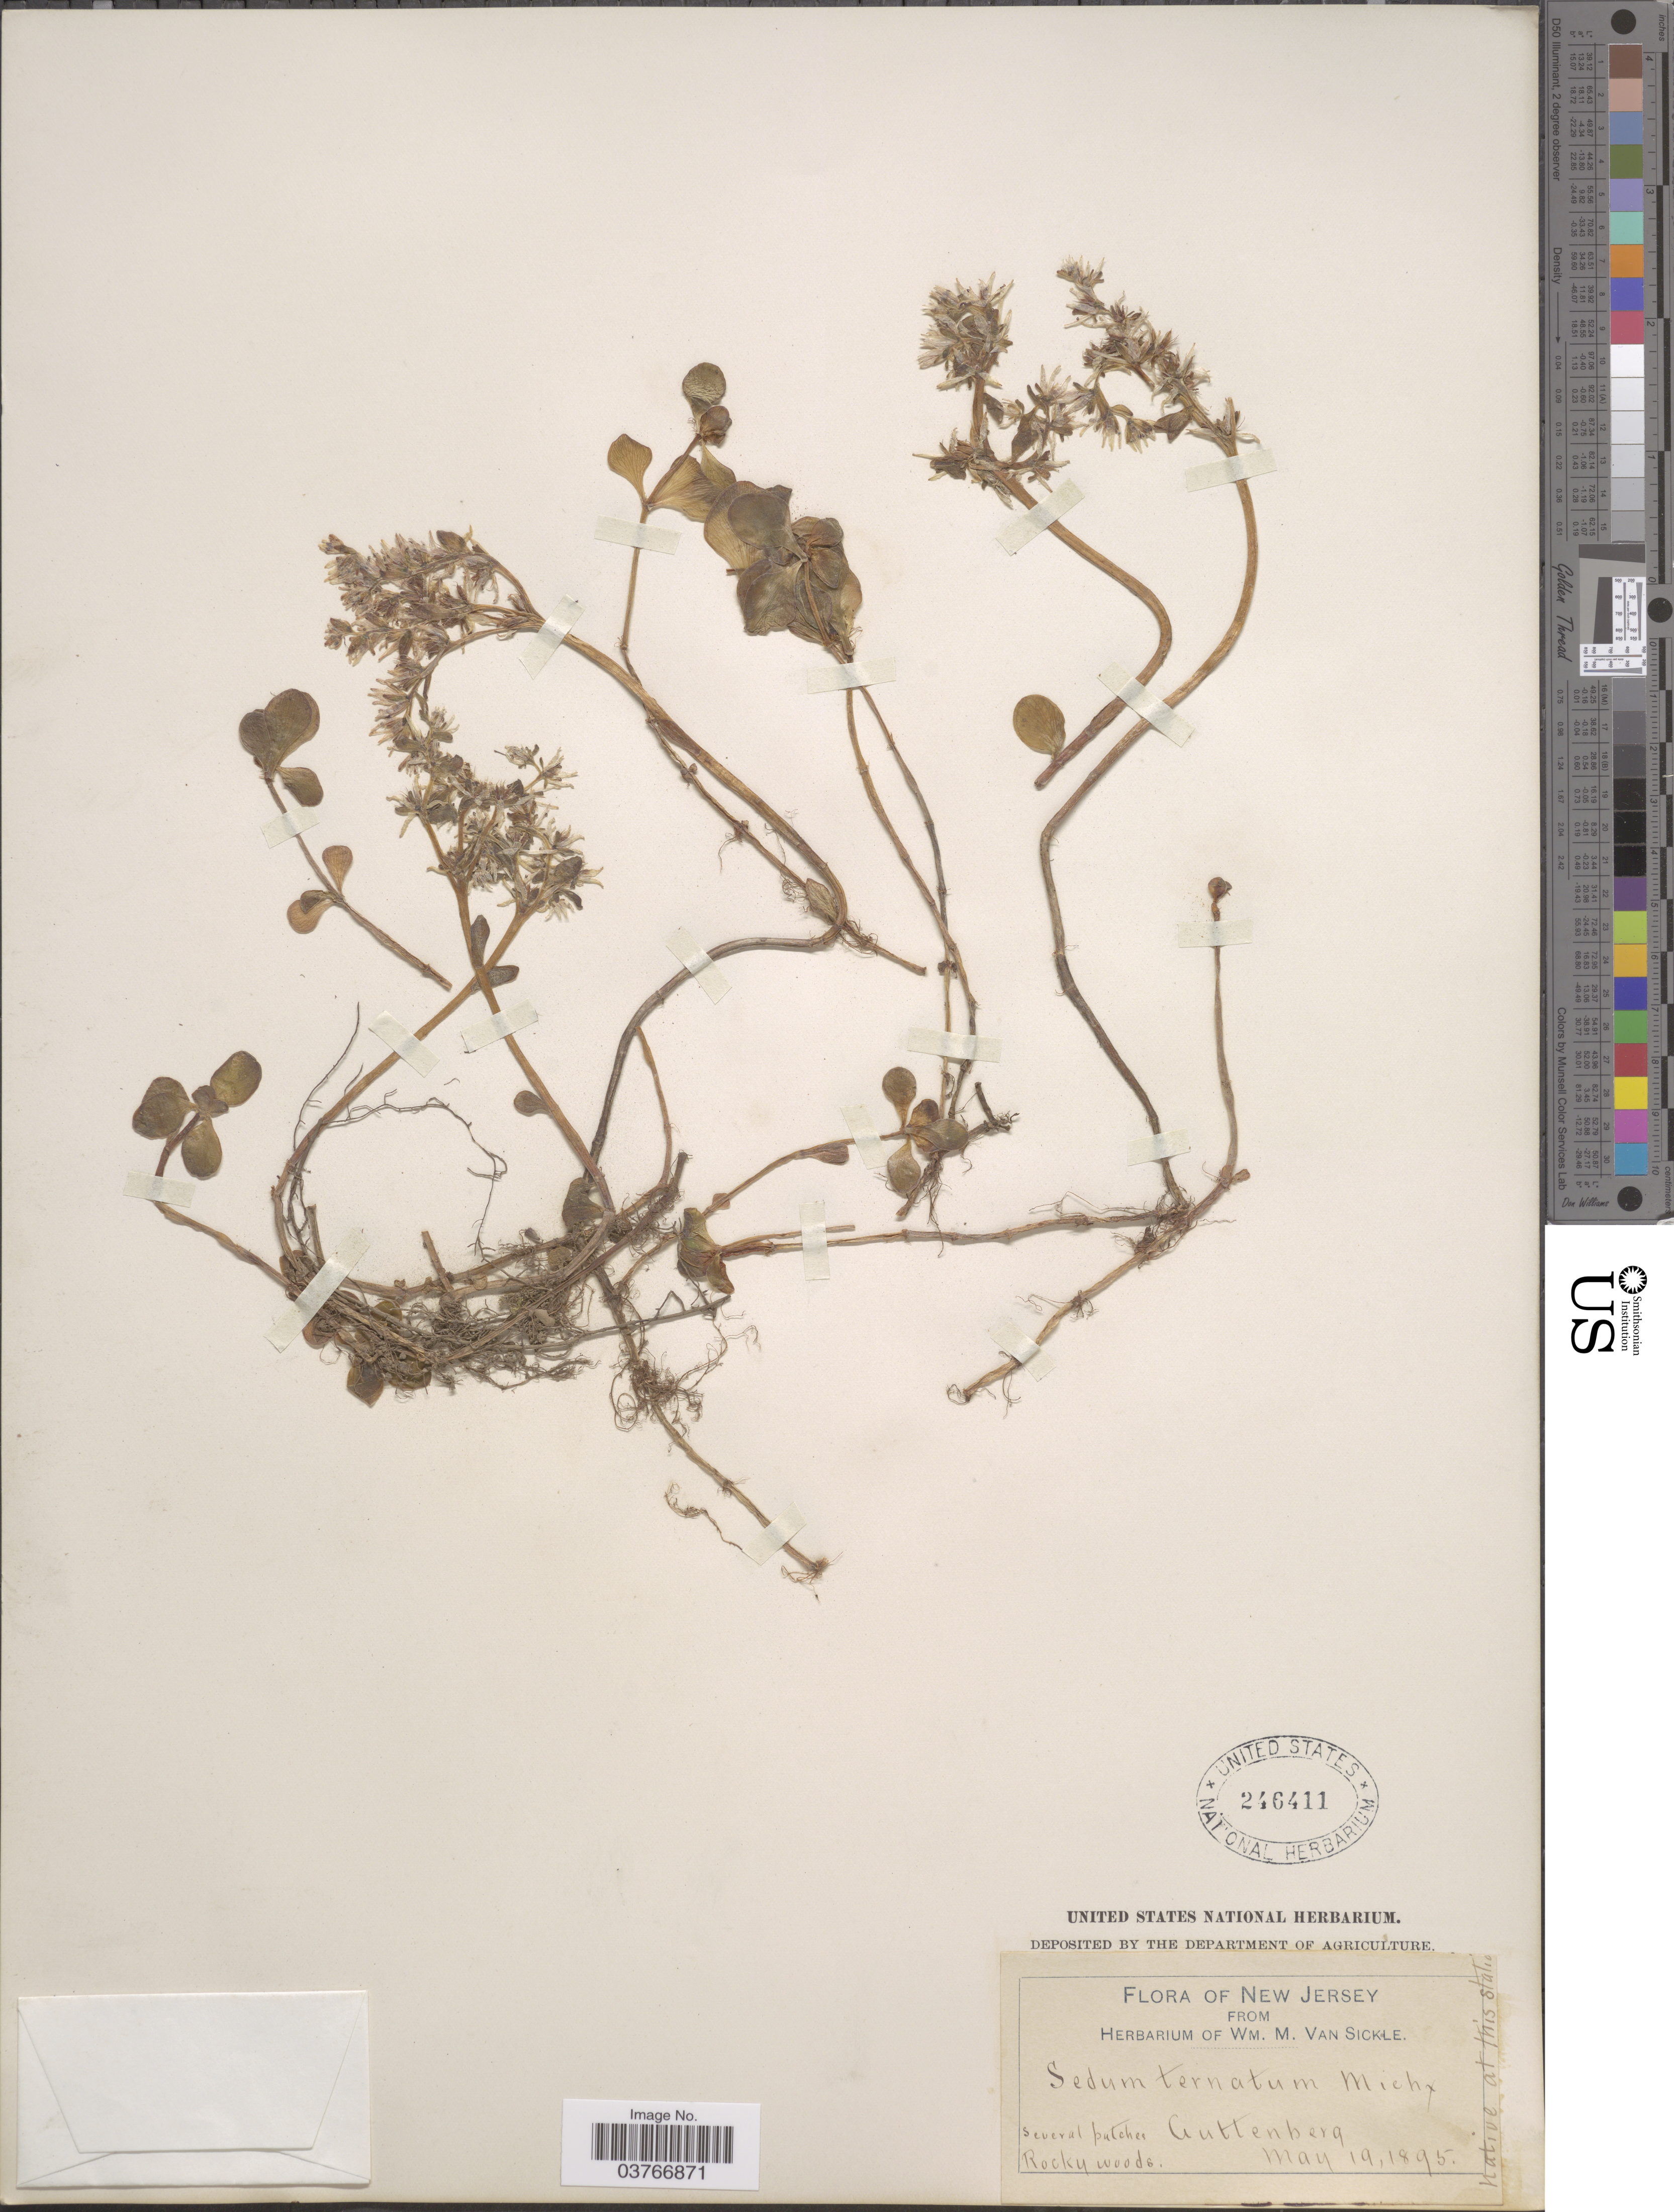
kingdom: Plantae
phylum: Tracheophyta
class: Magnoliopsida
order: Saxifragales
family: Crassulaceae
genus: Sedum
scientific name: Sedum ternatum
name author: Michx.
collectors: ex herb. Wm. M. Van Sickle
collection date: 1895-05-19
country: United States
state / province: New Jersey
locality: Guttenberg.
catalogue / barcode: US 246411